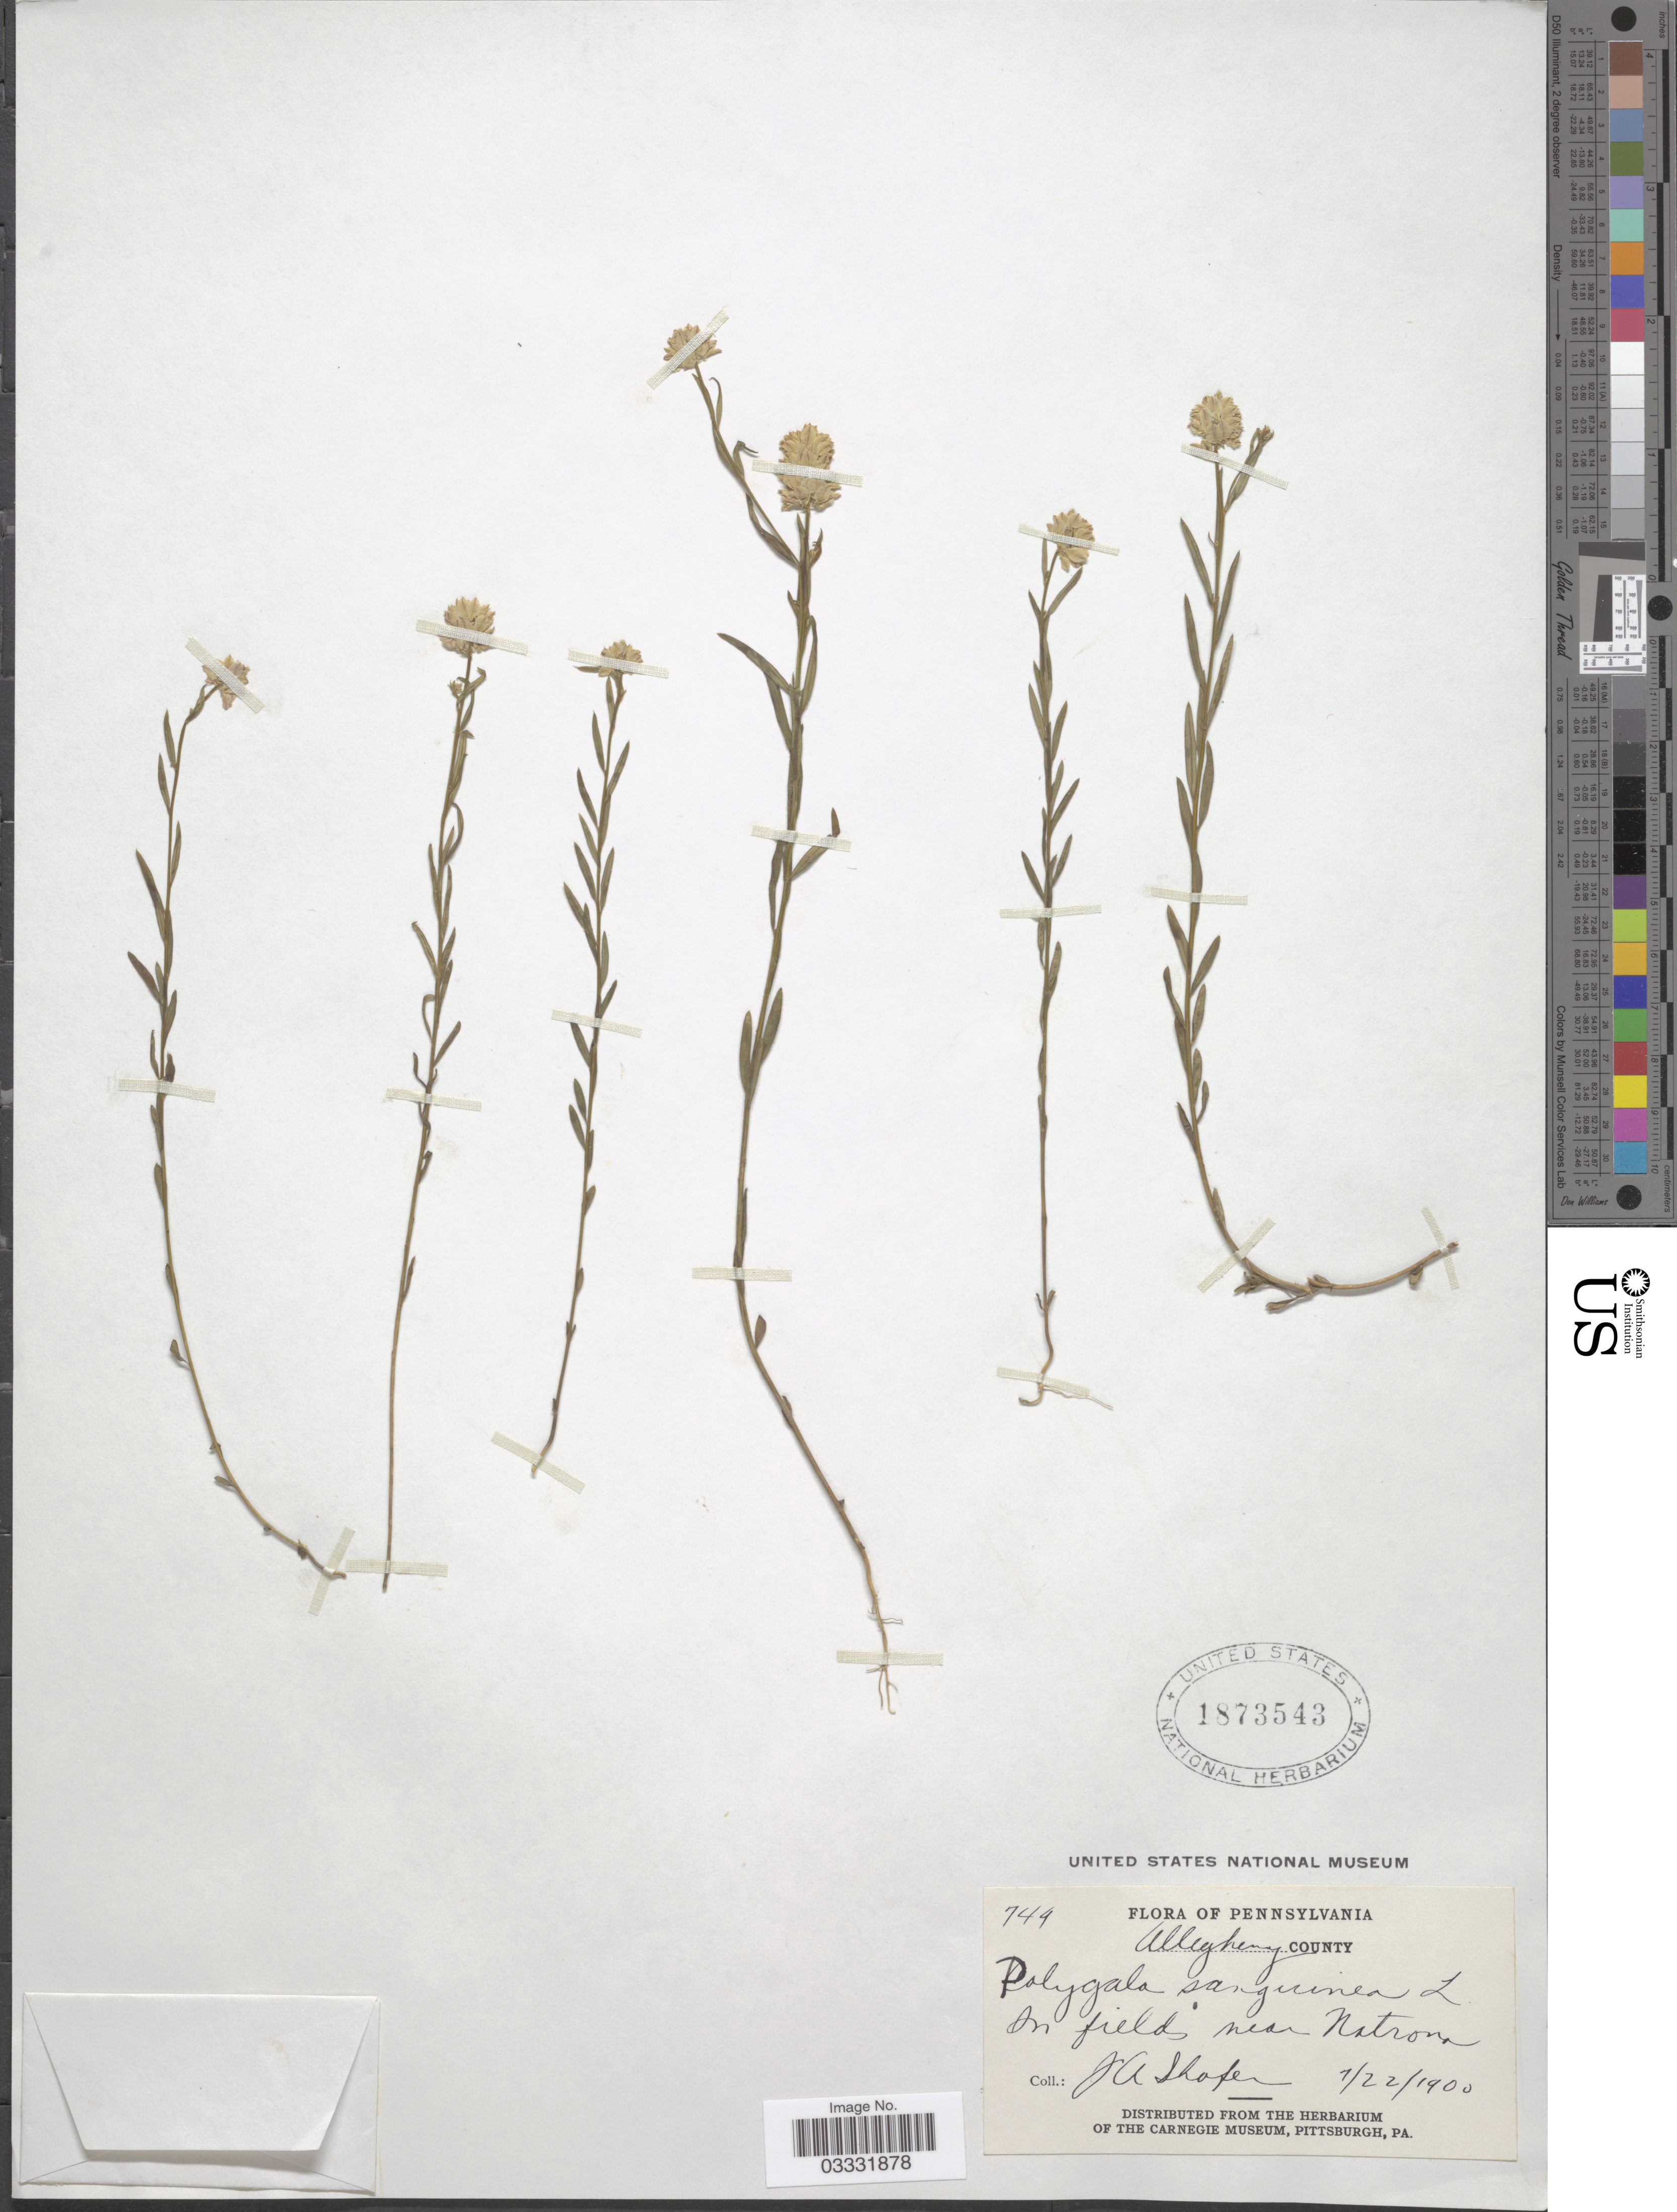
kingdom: Plantae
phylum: Tracheophyta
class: Magnoliopsida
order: Fabales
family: Polygalaceae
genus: Polygala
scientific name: Polygala sanguinea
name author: L.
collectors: J. A. Shafer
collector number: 749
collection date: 1900-07-22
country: United States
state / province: Pennsylvania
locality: Allegheny County. In fields near Natrona.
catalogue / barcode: US 1873543